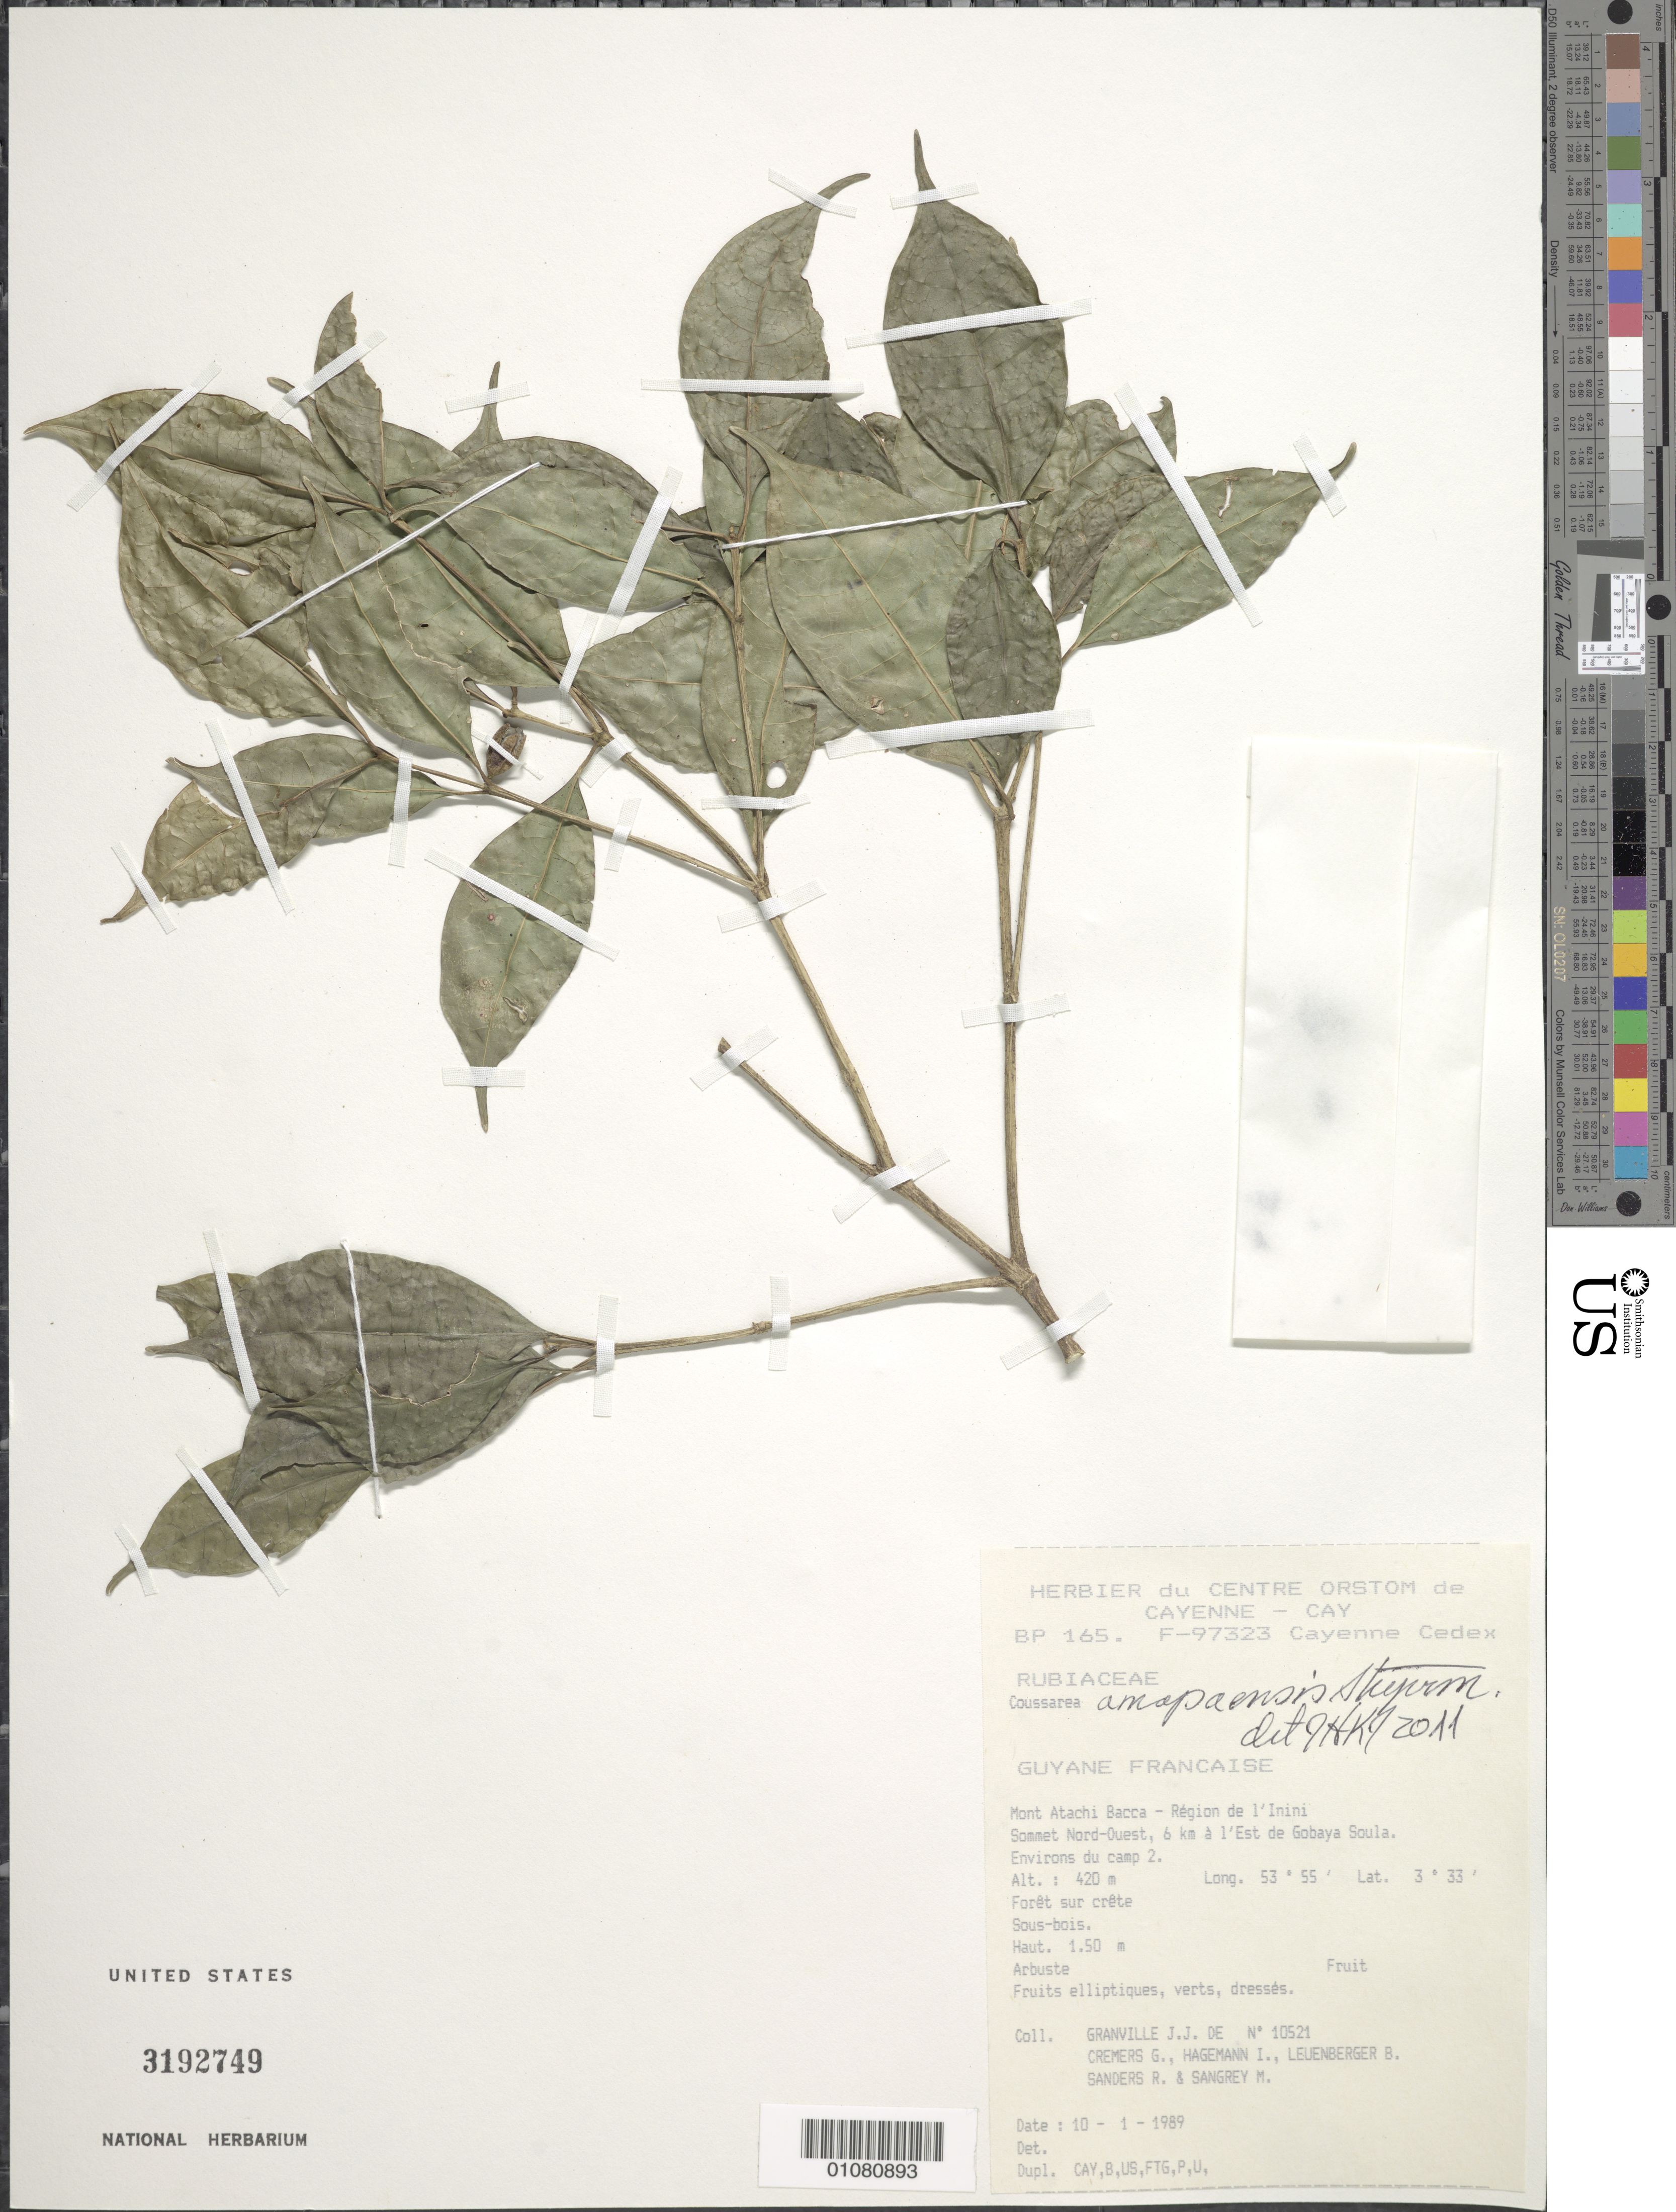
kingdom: Plantae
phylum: Tracheophyta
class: Magnoliopsida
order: Gentianales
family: Rubiaceae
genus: Coussarea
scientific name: Coussarea amapaensis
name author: Steyerm.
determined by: Kirkbride, J. H.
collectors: J.-J. de Granville, G. Cremers, J. Hagemann, B. E. Leuenberger, R. Sanders & M. S. Sangrey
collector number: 10521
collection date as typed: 10-Jan-89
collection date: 1989-01-10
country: French Guiana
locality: Mont Atachi Bacca, région de l'Inini. Sommet Nord-Ouest, 6km a l'Est de Gobaya Soula. Environs du camp 2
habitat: Forêt sur crete, sous-bois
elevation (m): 420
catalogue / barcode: US 3192749